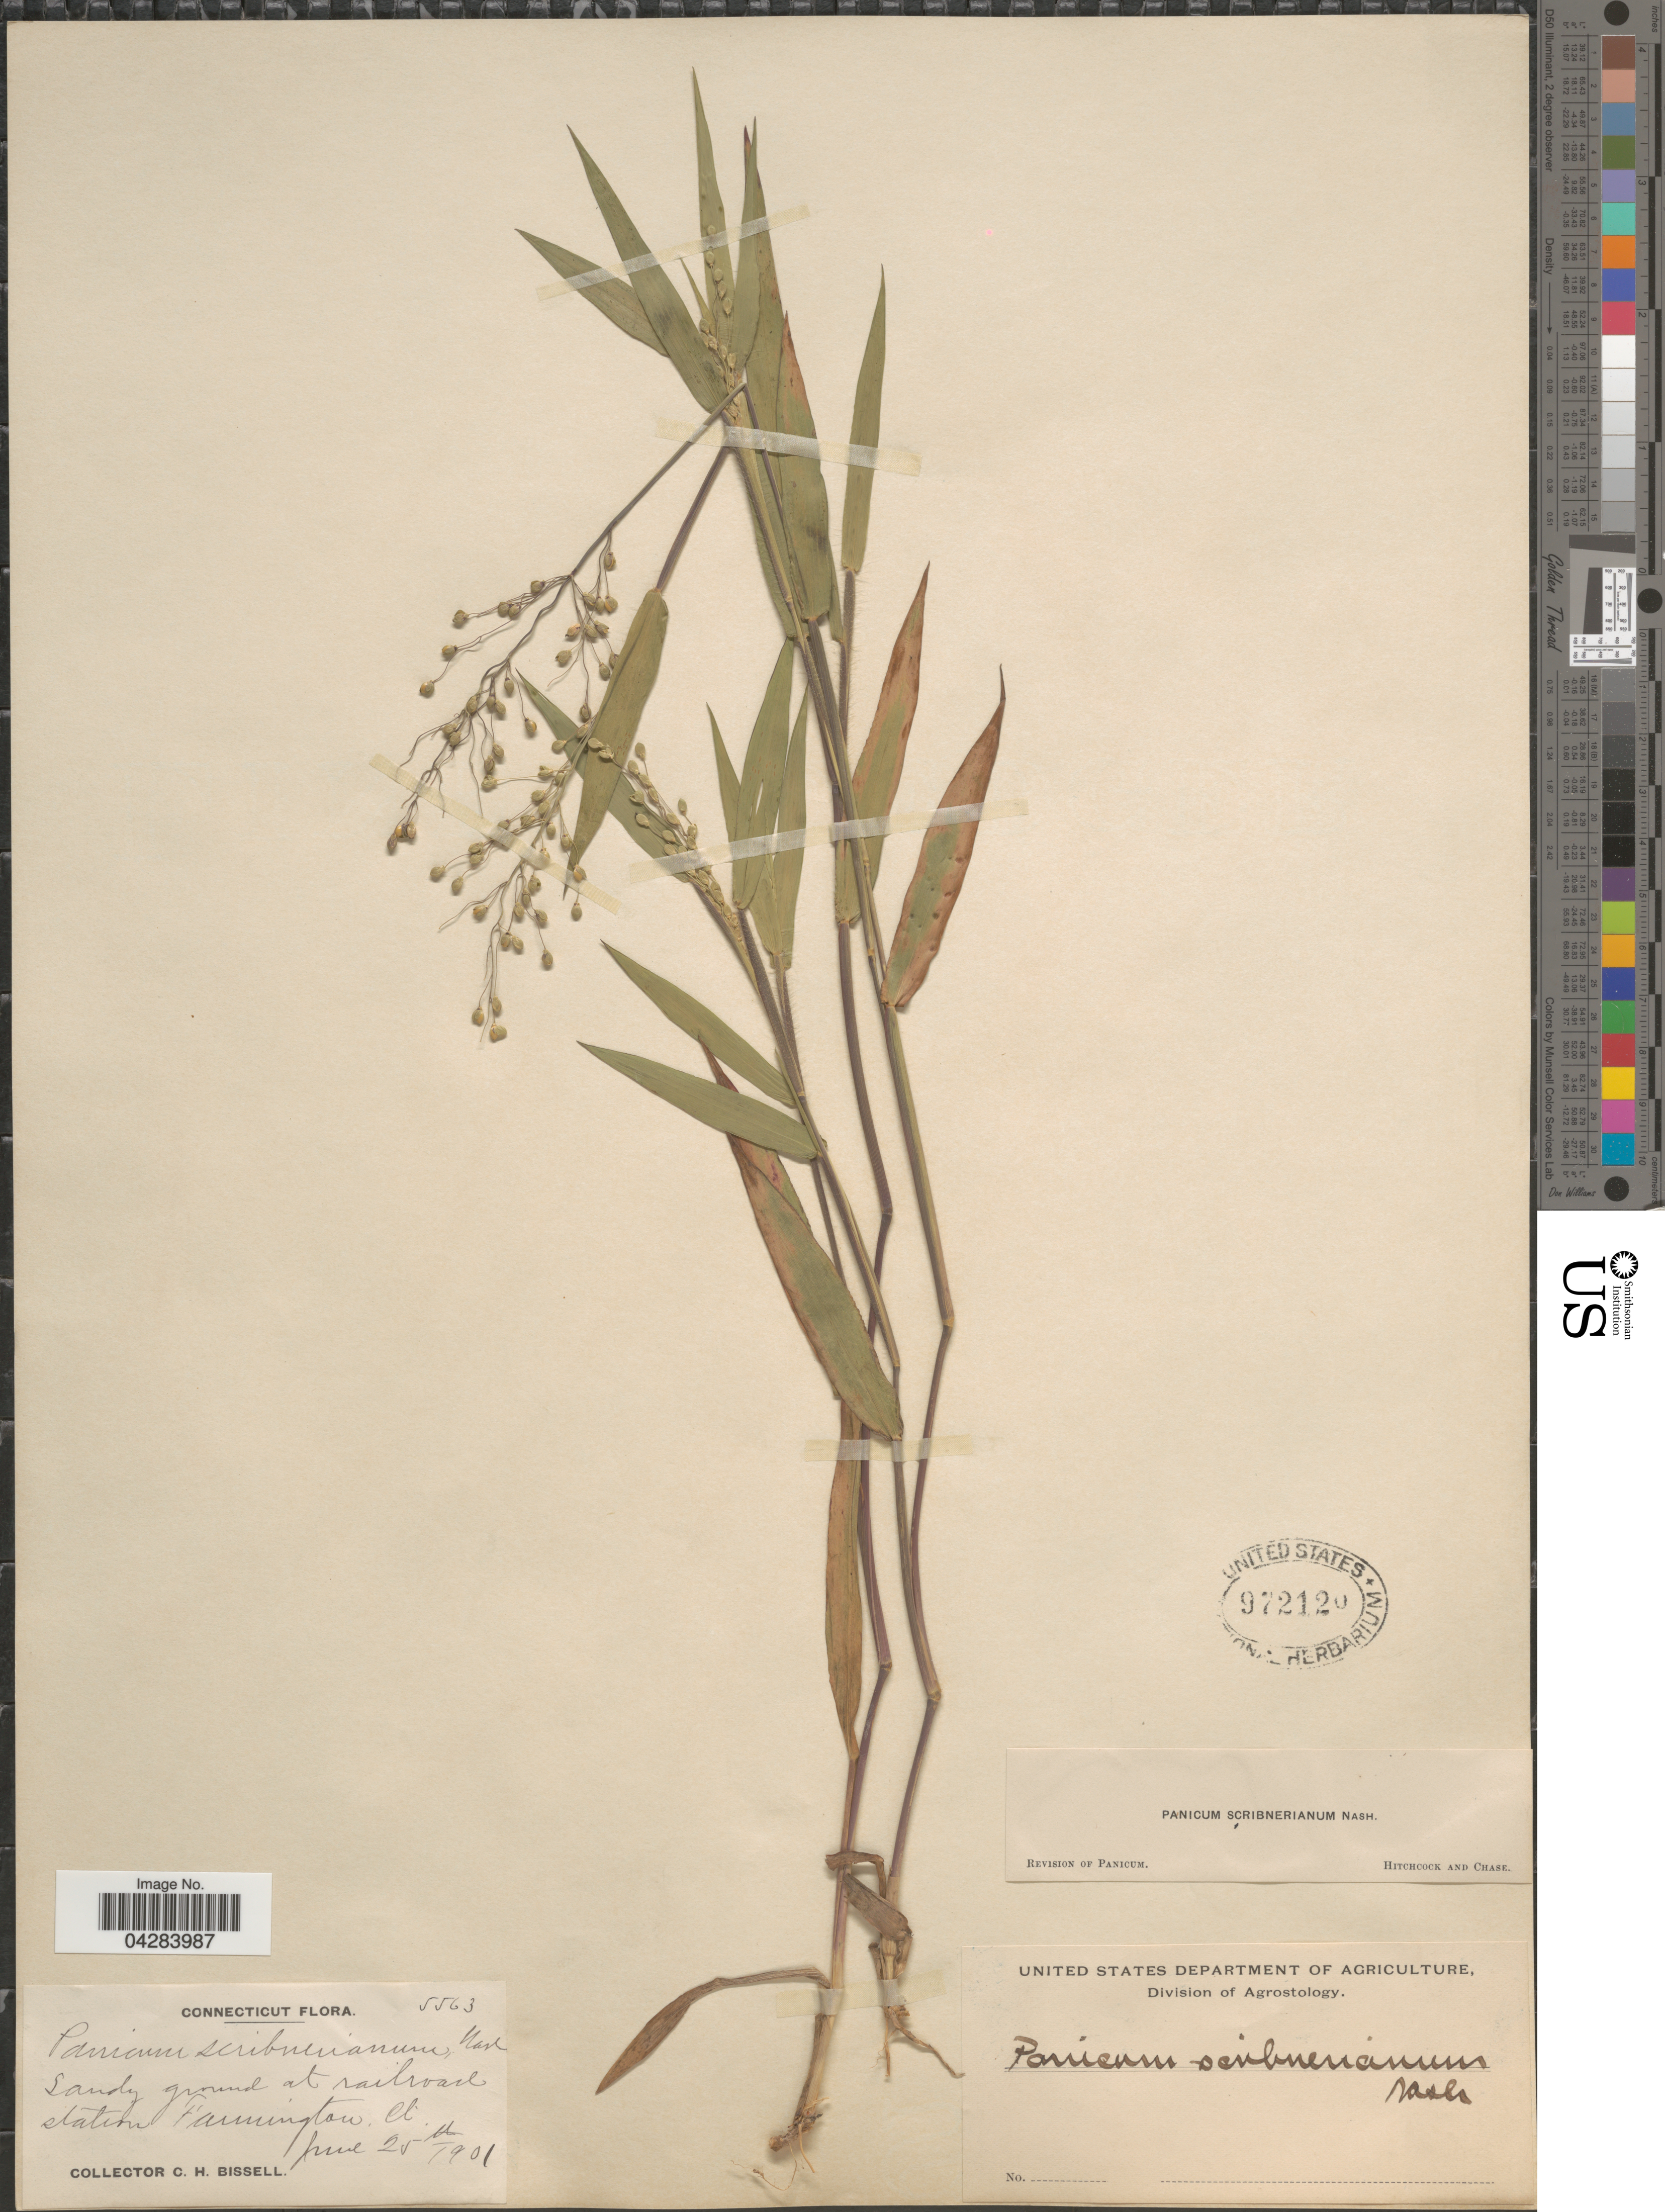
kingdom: Plantae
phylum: Tracheophyta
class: Liliopsida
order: Poales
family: Poaceae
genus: Dichanthelium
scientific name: Dichanthelium oligosanthes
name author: (Schult.) Gould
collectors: C. Bissell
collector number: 5563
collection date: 1901-06-25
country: United States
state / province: Connecticut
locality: Sandy ground at railroad station Farmington.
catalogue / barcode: US 972120